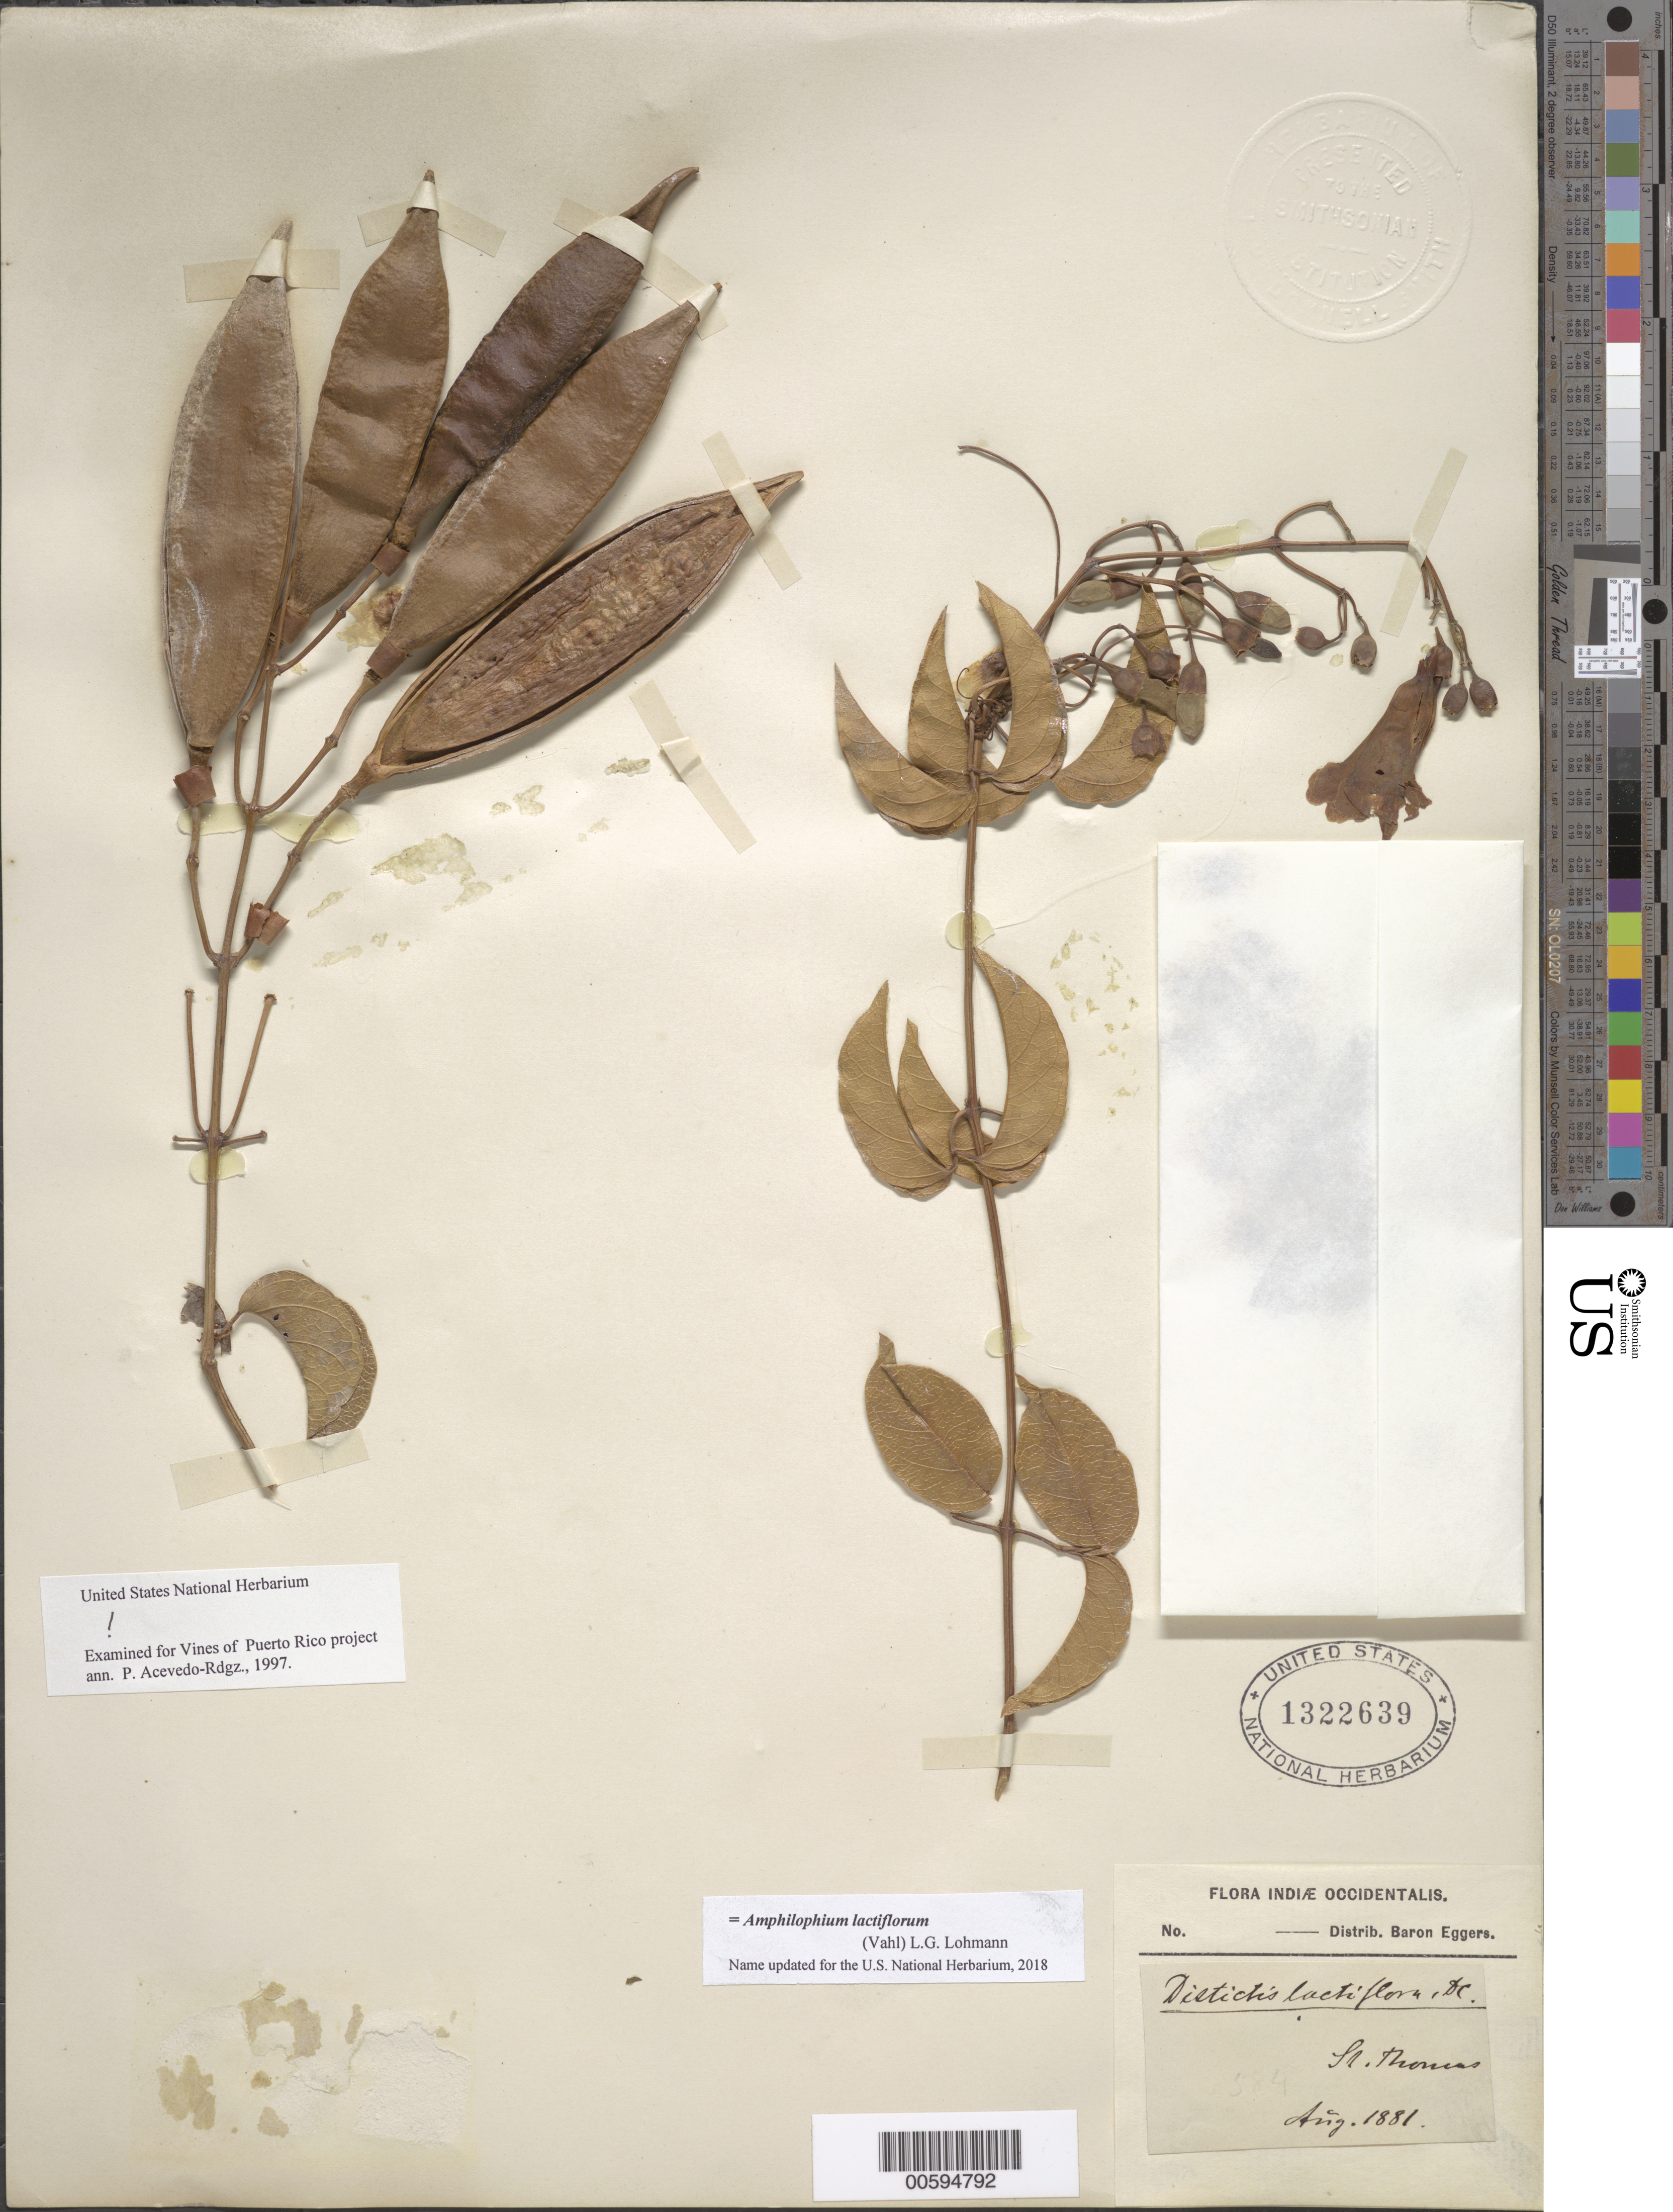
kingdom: Plantae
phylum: Tracheophyta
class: Magnoliopsida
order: Lamiales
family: Bignoniaceae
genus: Amphilophium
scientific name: Amphilophium lactiflorum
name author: (Vahl) L.G. Lohmann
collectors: H. F. A. von Eggers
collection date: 1881-08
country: U.S. Virgin Islands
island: St. Thomas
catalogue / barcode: US 1322639